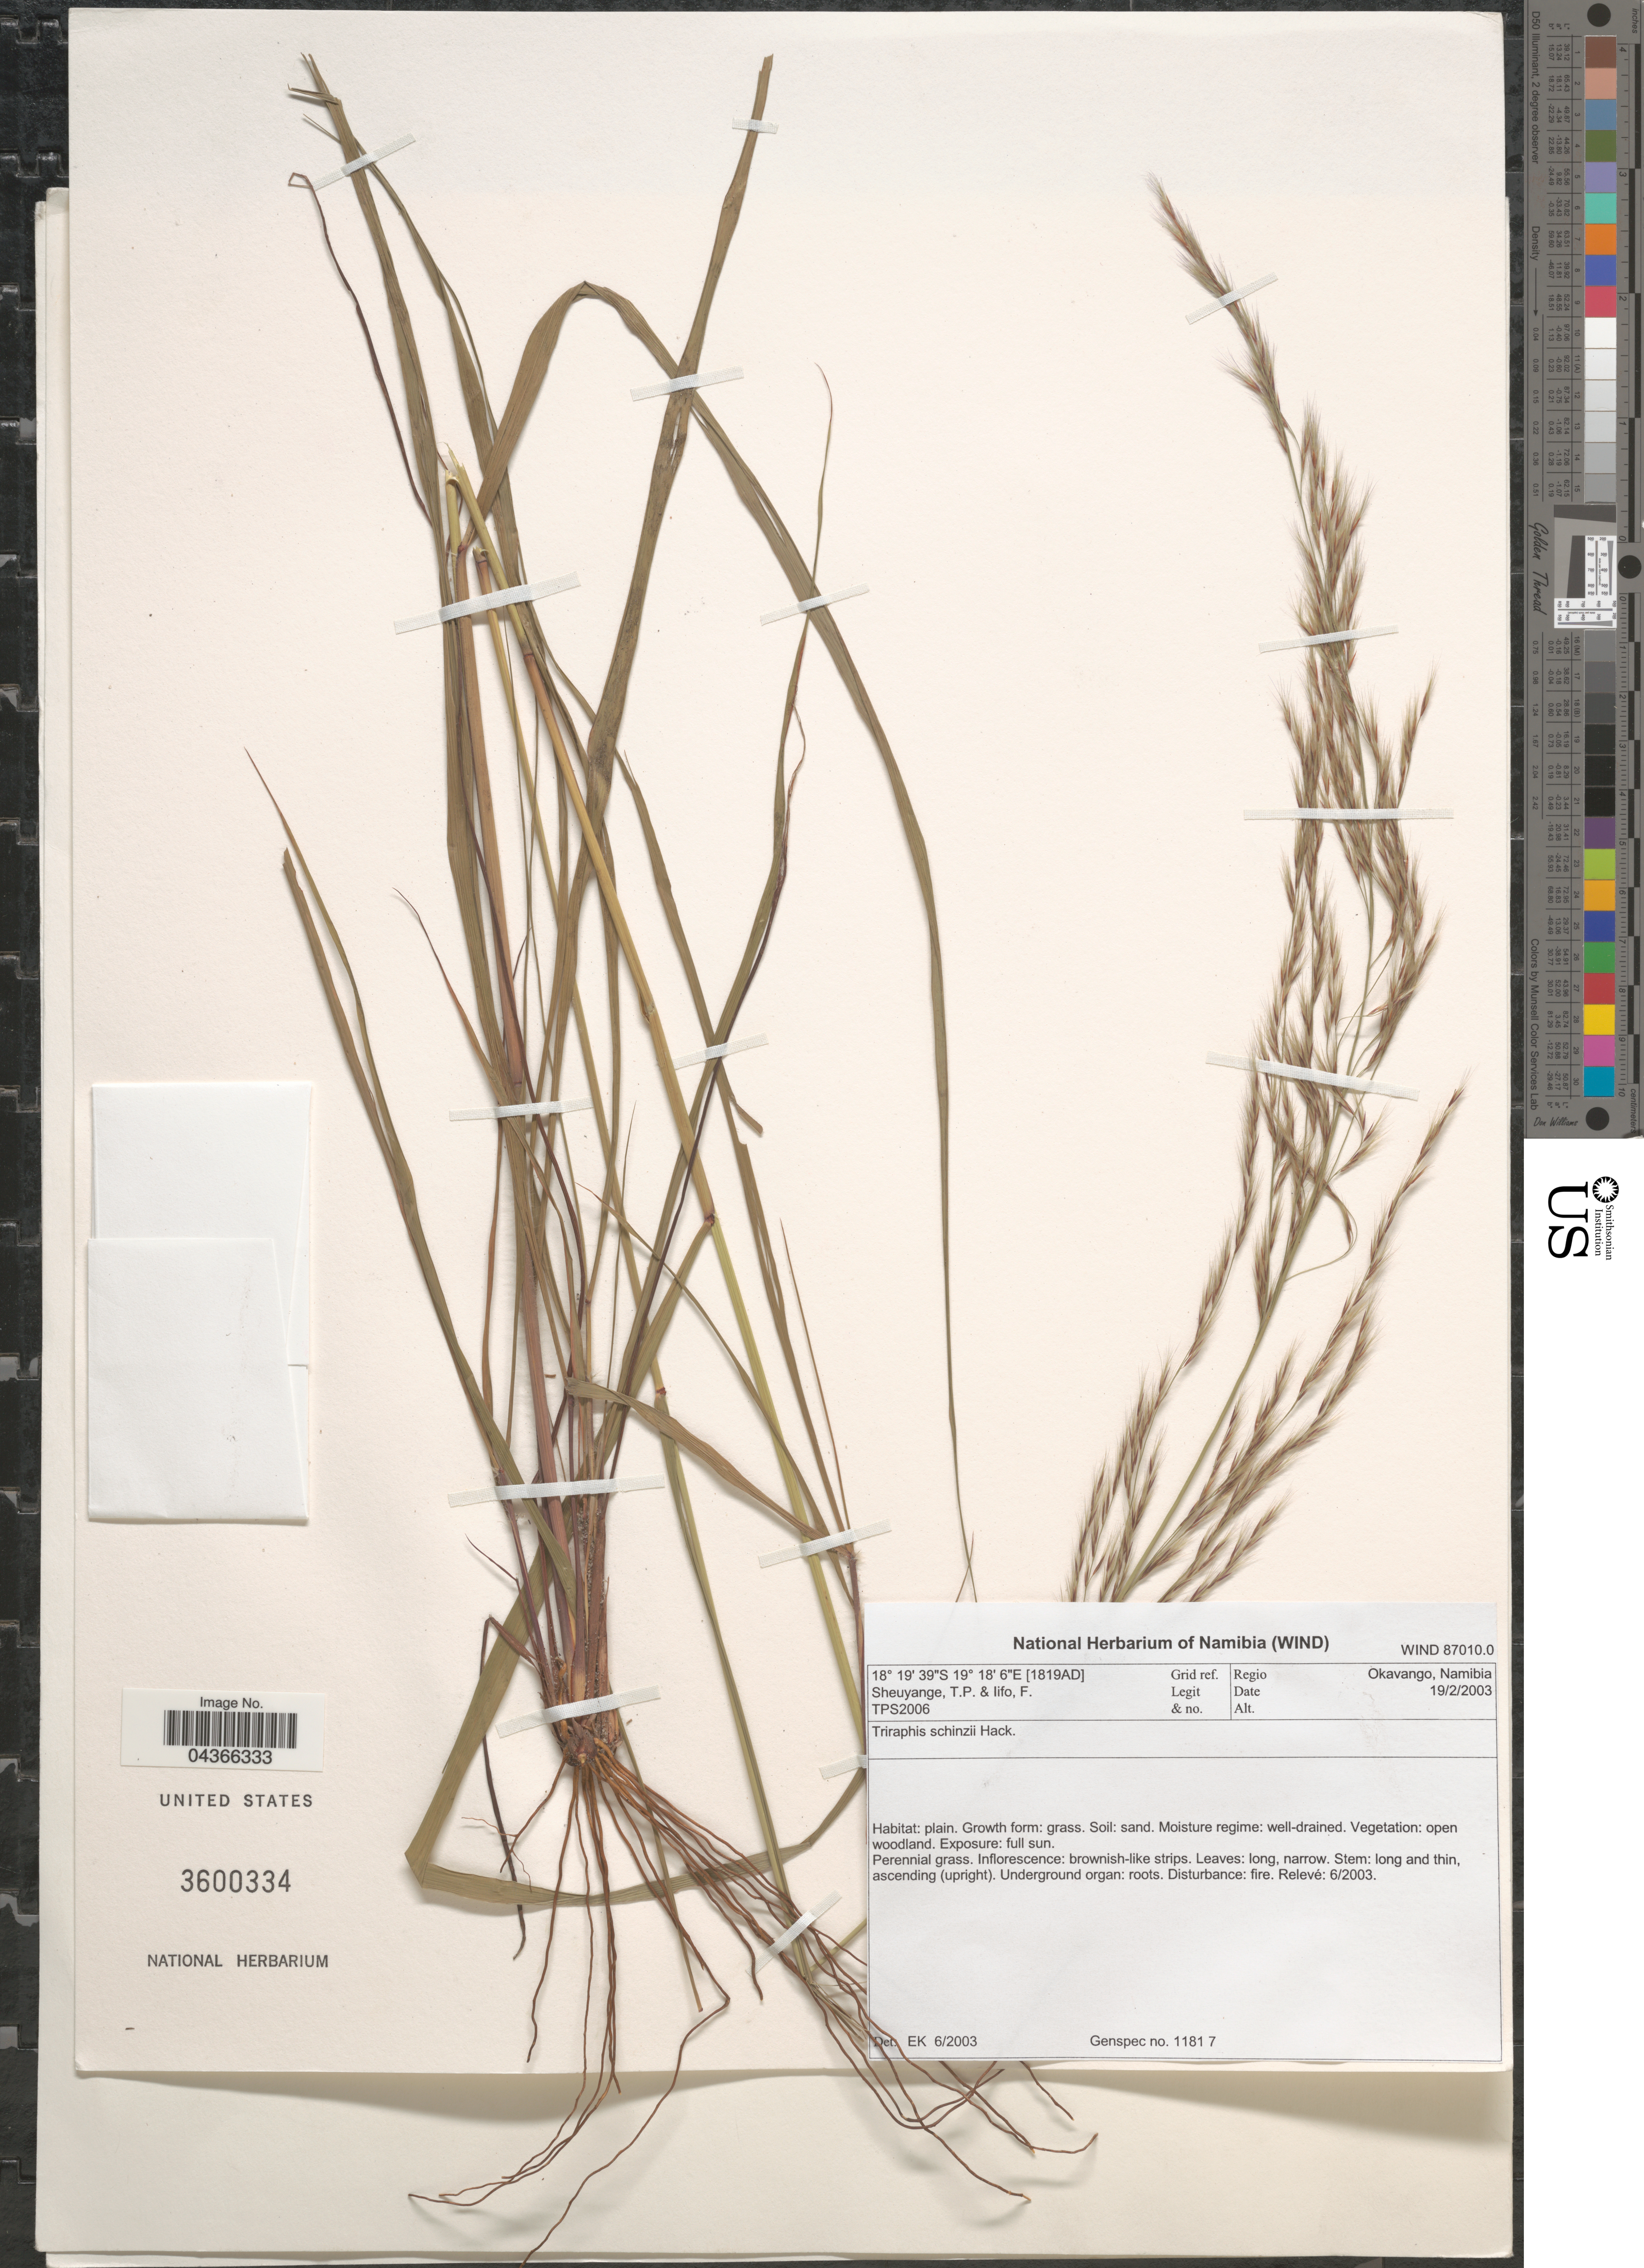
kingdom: Plantae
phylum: Tracheophyta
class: Liliopsida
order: Poales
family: Poaceae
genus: Triraphis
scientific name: Triraphis schinzii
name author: Hack.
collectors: T. Sheuyange & F. Lifo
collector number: TPS2006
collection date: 2003-02-19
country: Namibia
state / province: Kavango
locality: Grid ref. [1819AD]. Regio Okavango.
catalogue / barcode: US 3600334